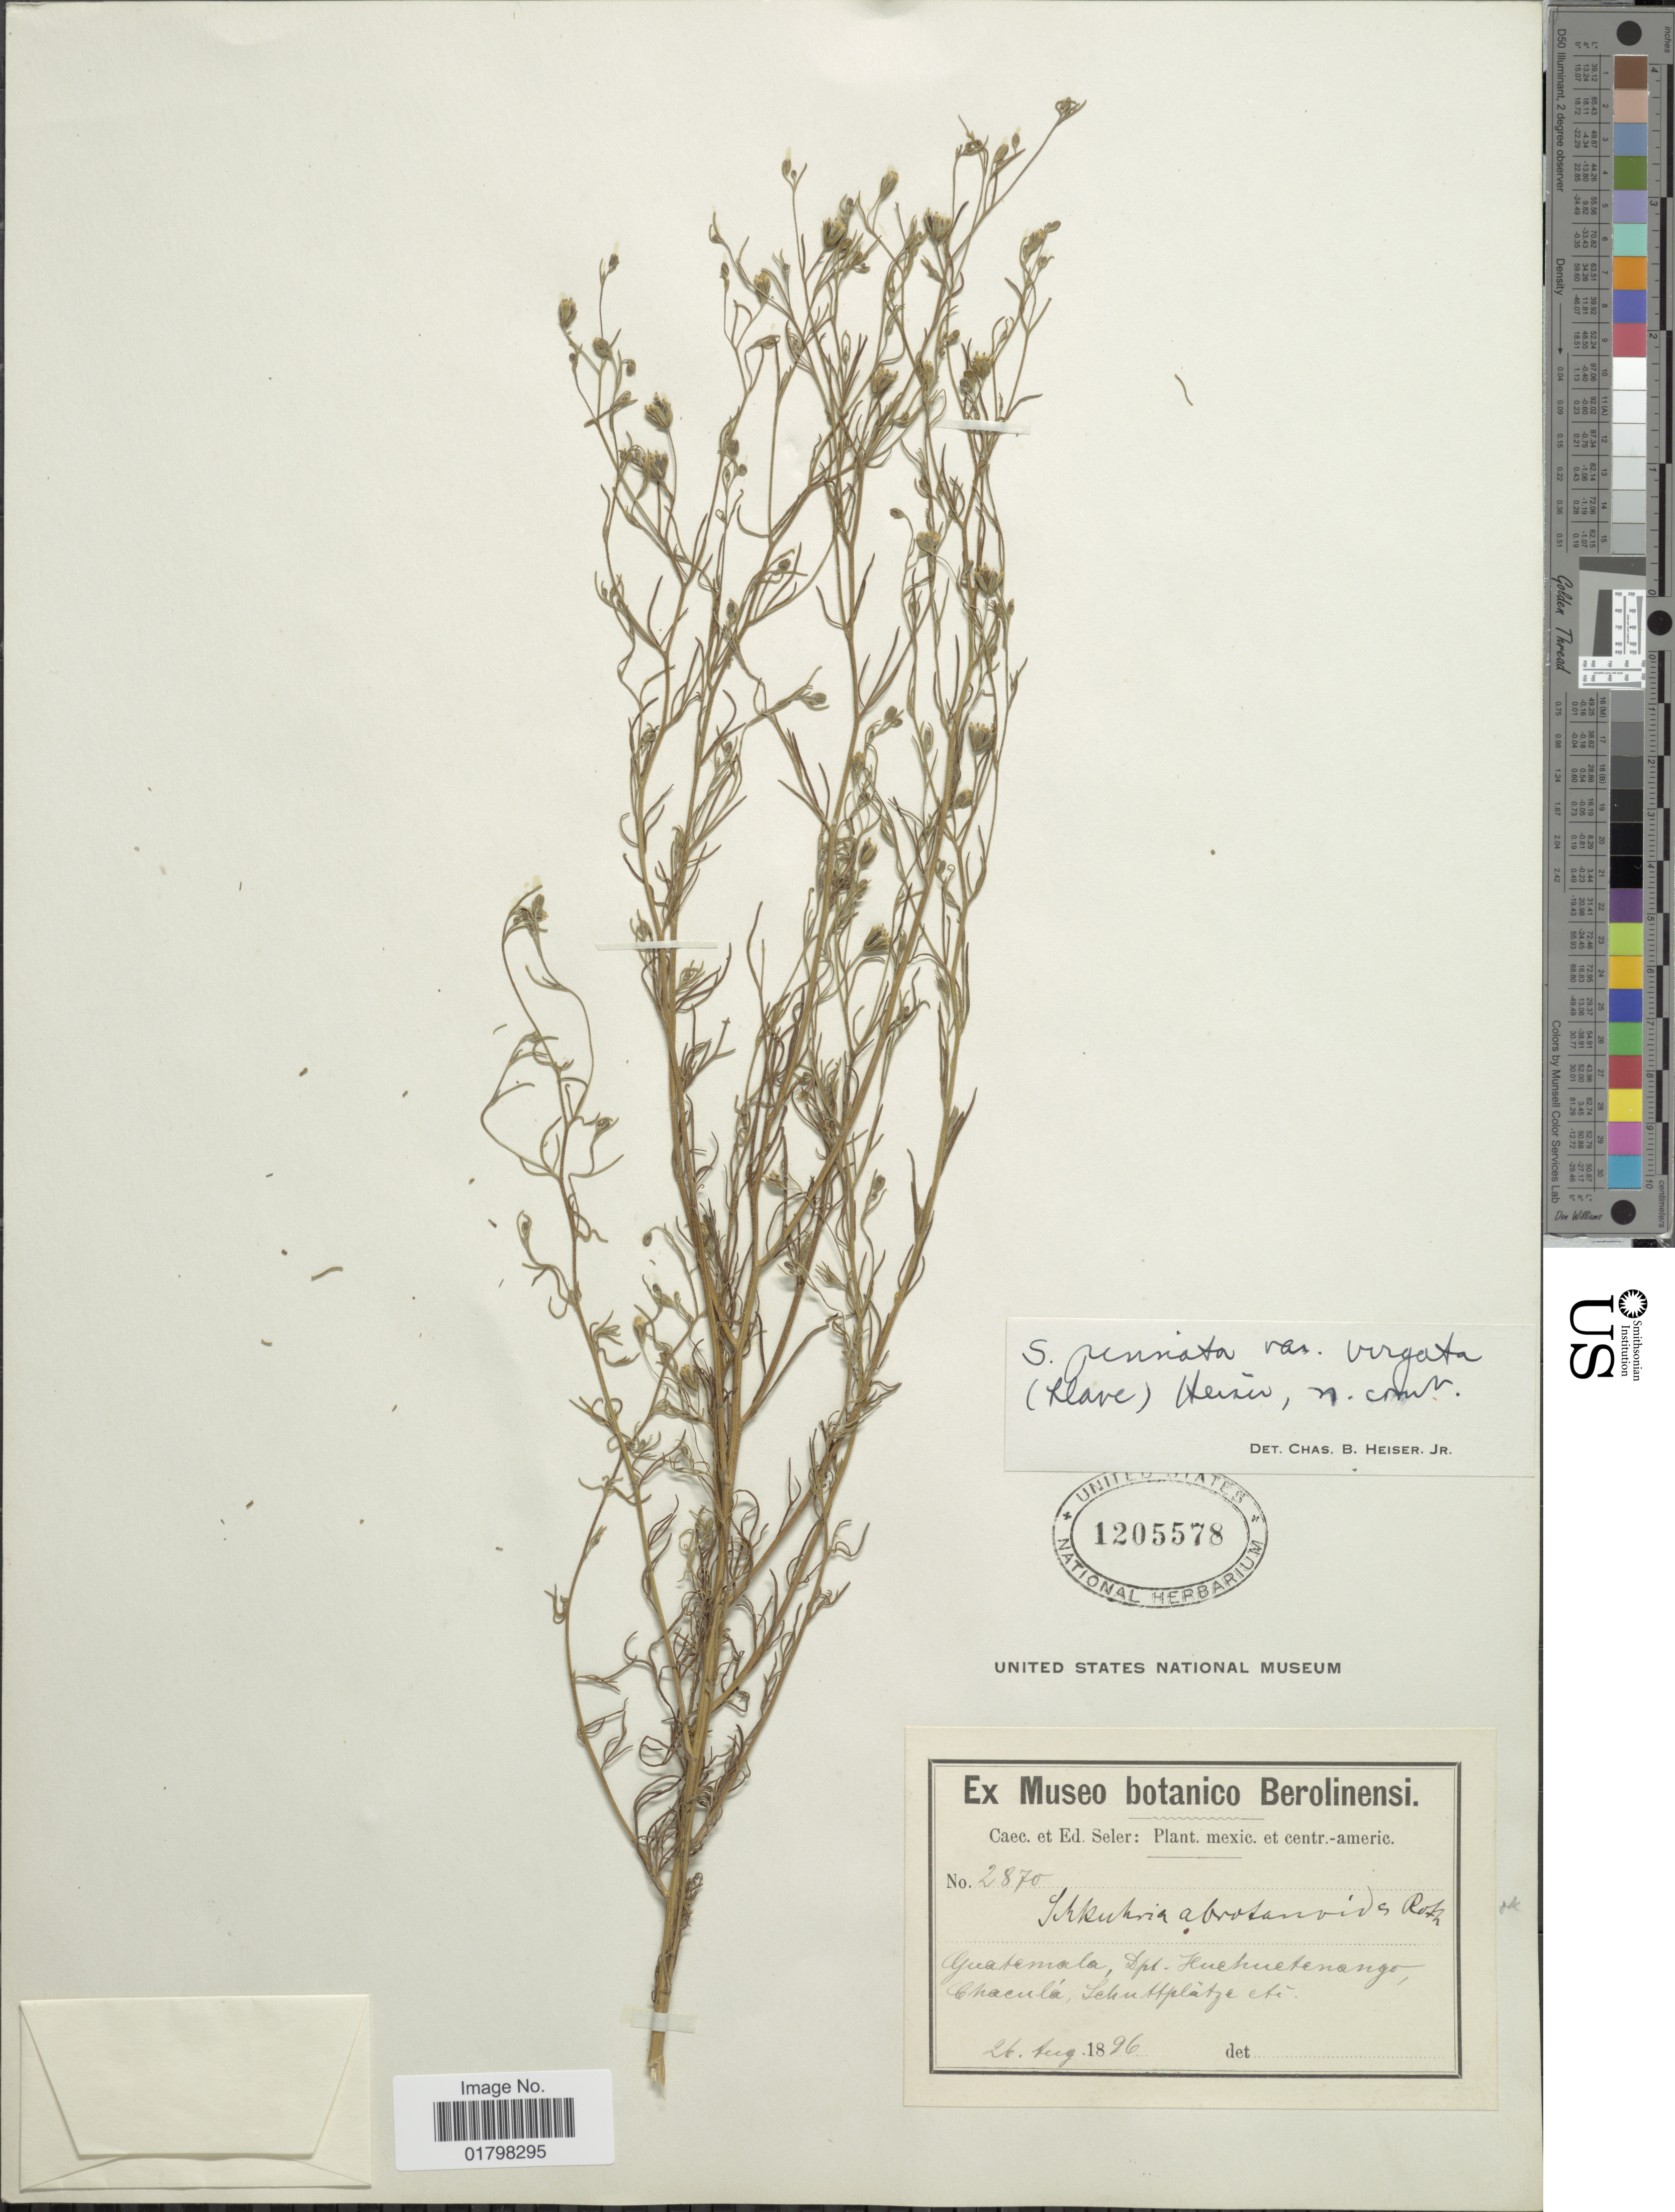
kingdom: Plantae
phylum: Tracheophyta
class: Magnoliopsida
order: Asterales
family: Asteraceae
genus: Schkuhria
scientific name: Schkuhria pinnata var. virgata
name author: (La Llave ex La Llave) Heiser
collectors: ex Caec. et Ed Seler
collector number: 2870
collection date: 1896-08-26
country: Guatemala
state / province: Huehuetenango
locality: Chacula, Schuttplatze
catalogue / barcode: US 1205578